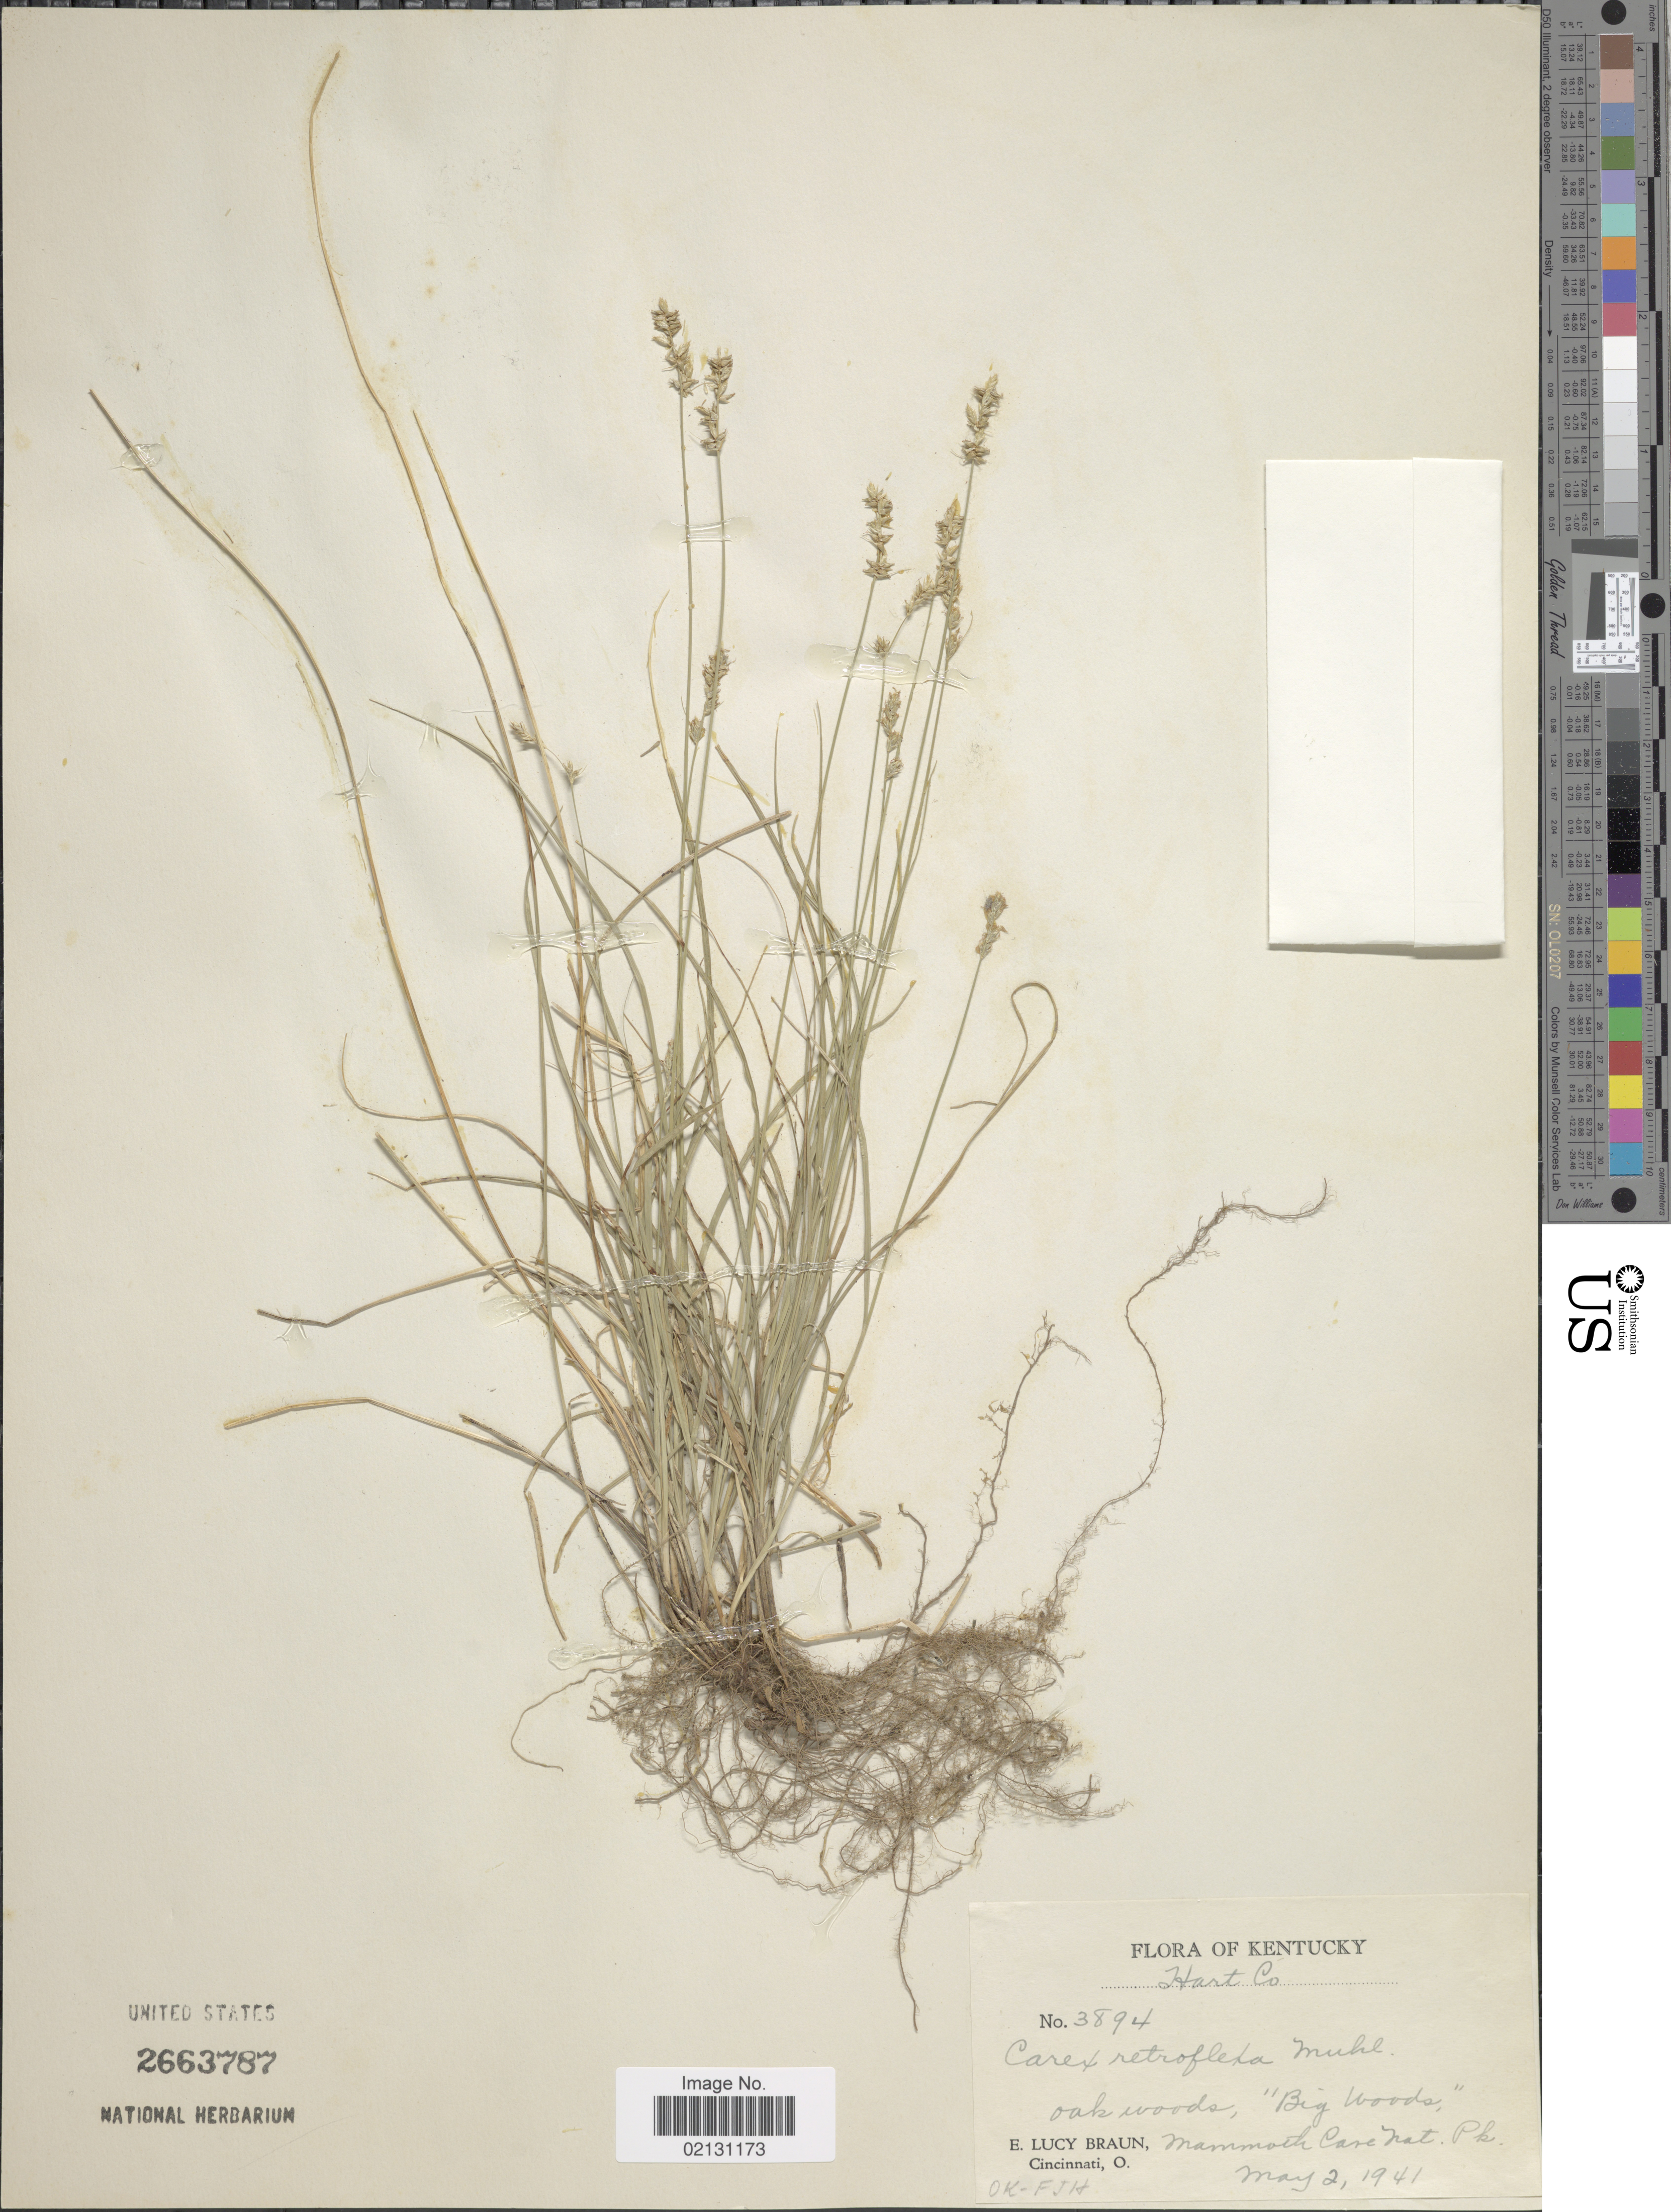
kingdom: Plantae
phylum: Tracheophyta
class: Liliopsida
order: Poales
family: Cyperaceae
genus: Carex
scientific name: Carex retroflexa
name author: Muhl. ex Willd.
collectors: E. L. Braun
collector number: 3894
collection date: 1941-05-02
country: United States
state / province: Kentucky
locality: Hart Co, Oak woods, 'Big Woods', Mammoth Cave Nat Park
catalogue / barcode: US 2663787